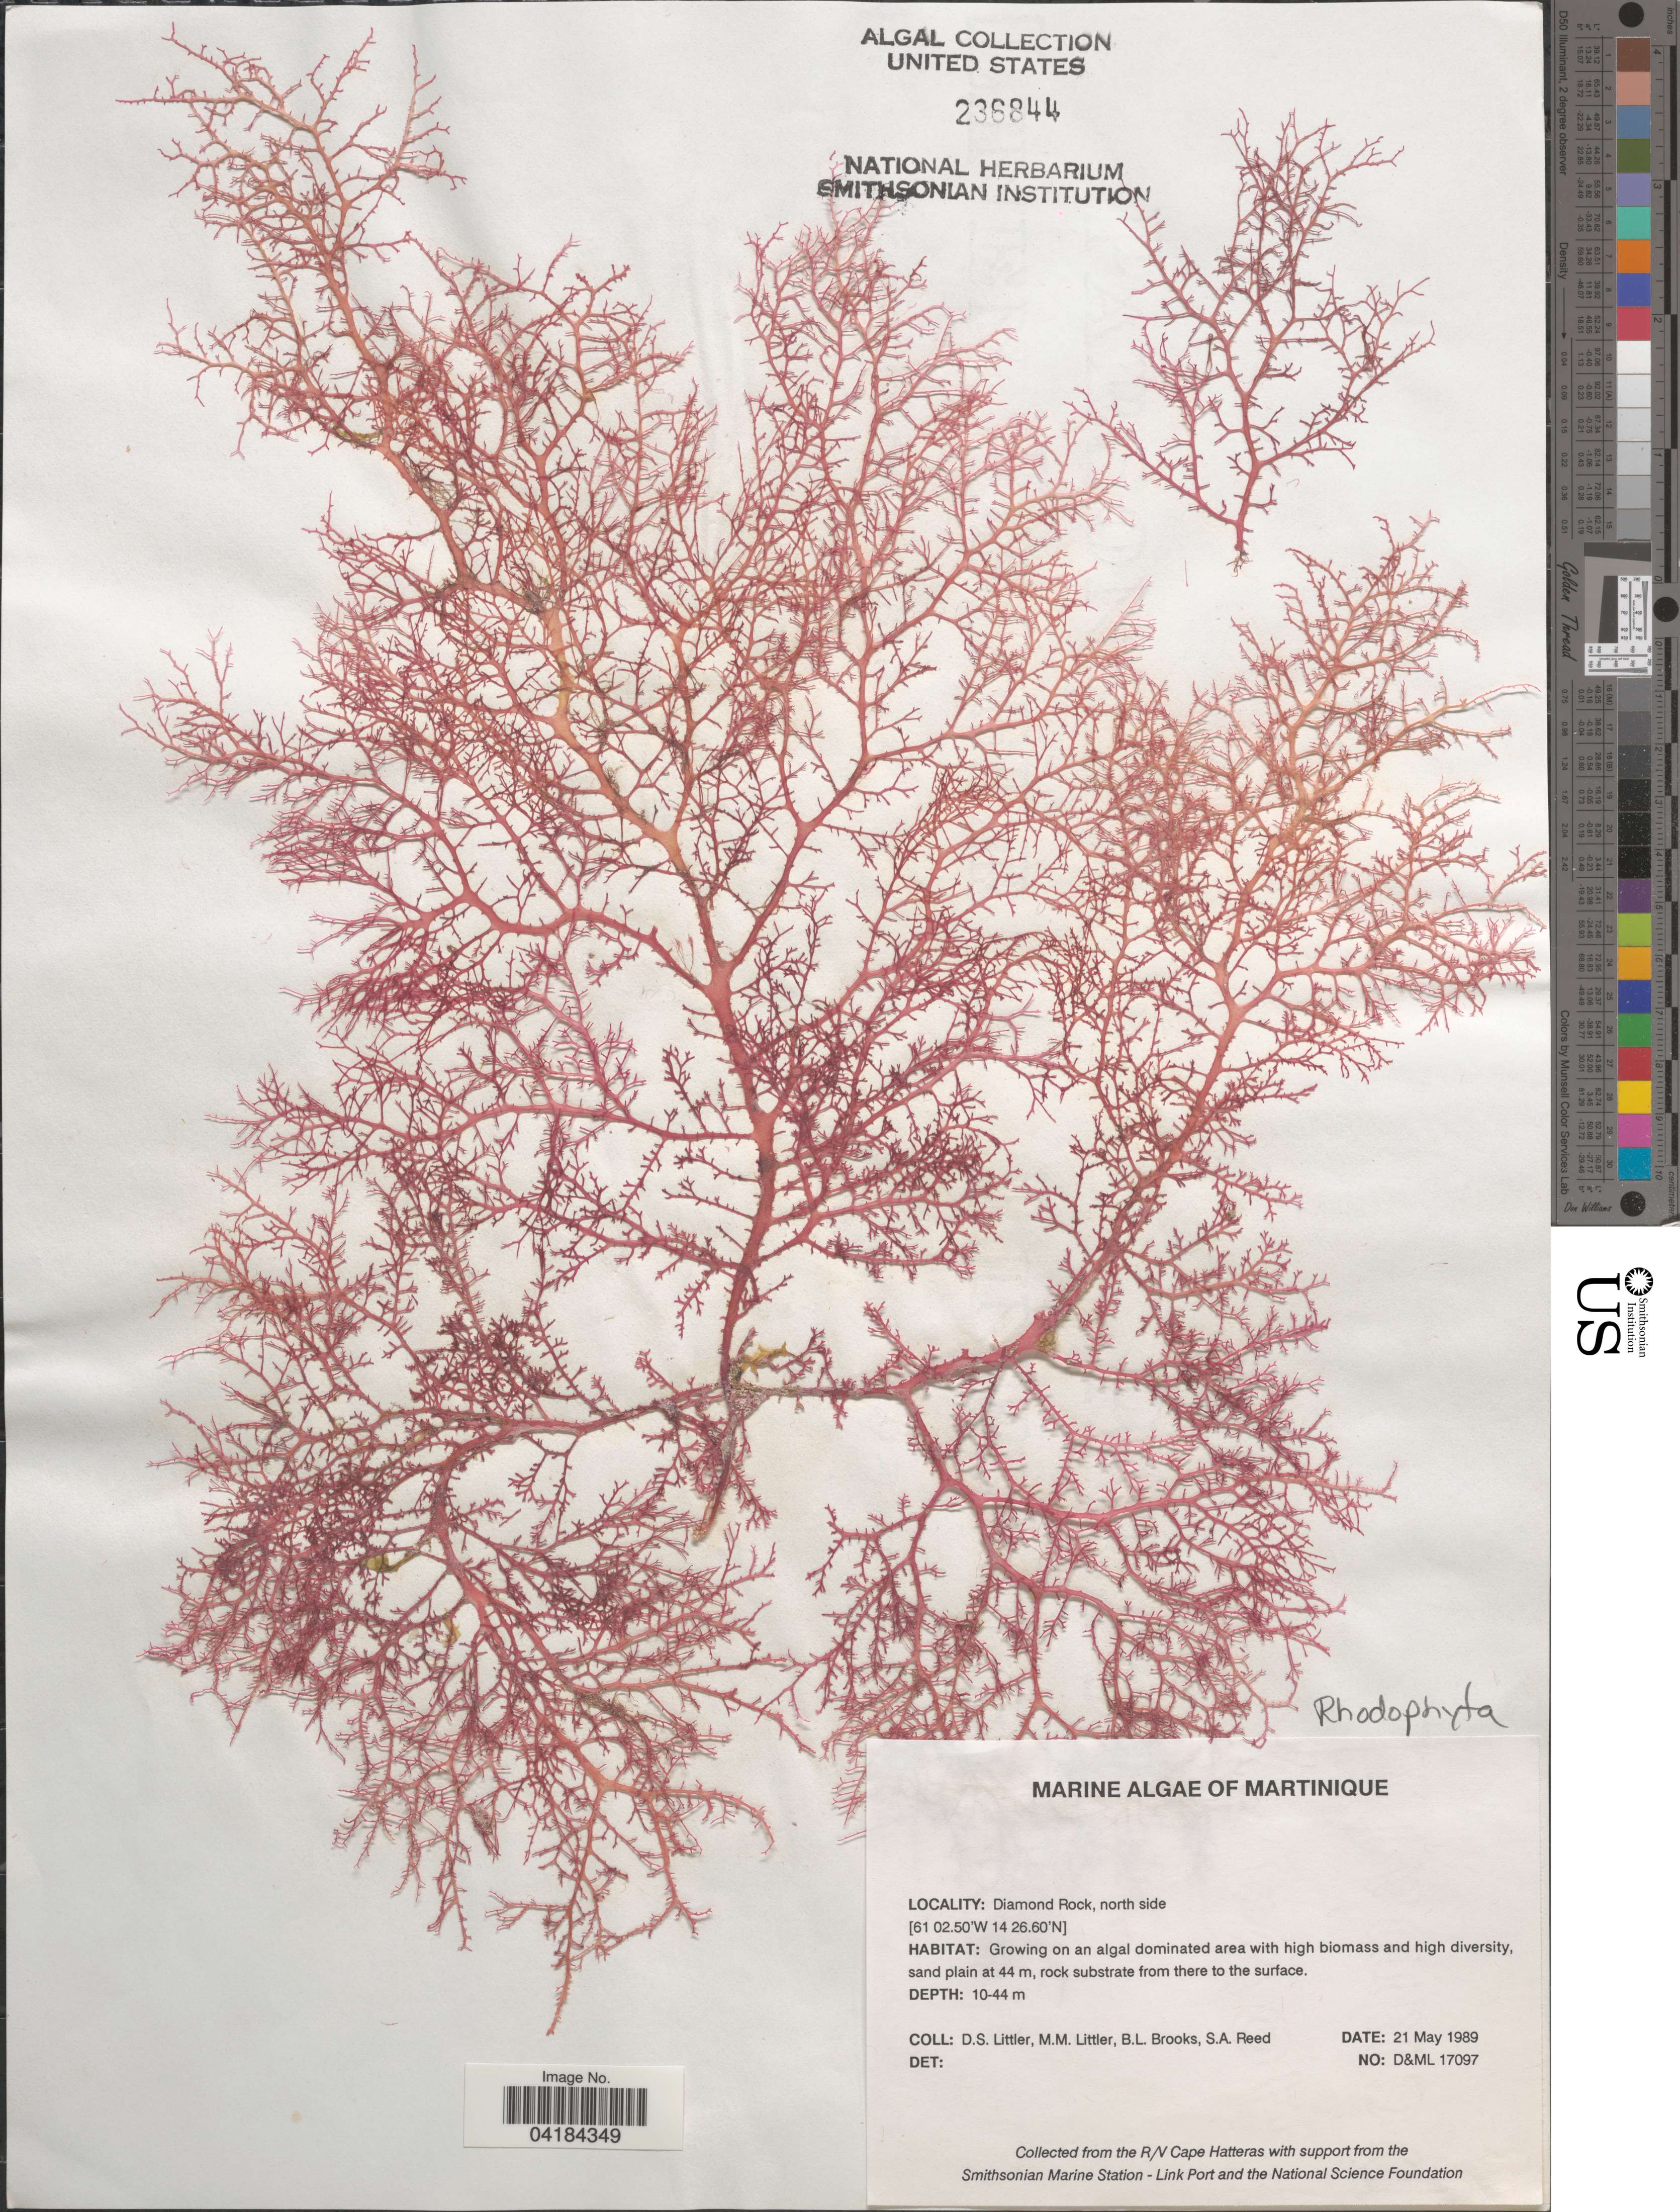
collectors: D. S. Littler, B. Brooks & S. Reed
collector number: D&ML17097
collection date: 1989-05-21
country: Martinique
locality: Diamond Rock, north side.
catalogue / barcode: US 236844